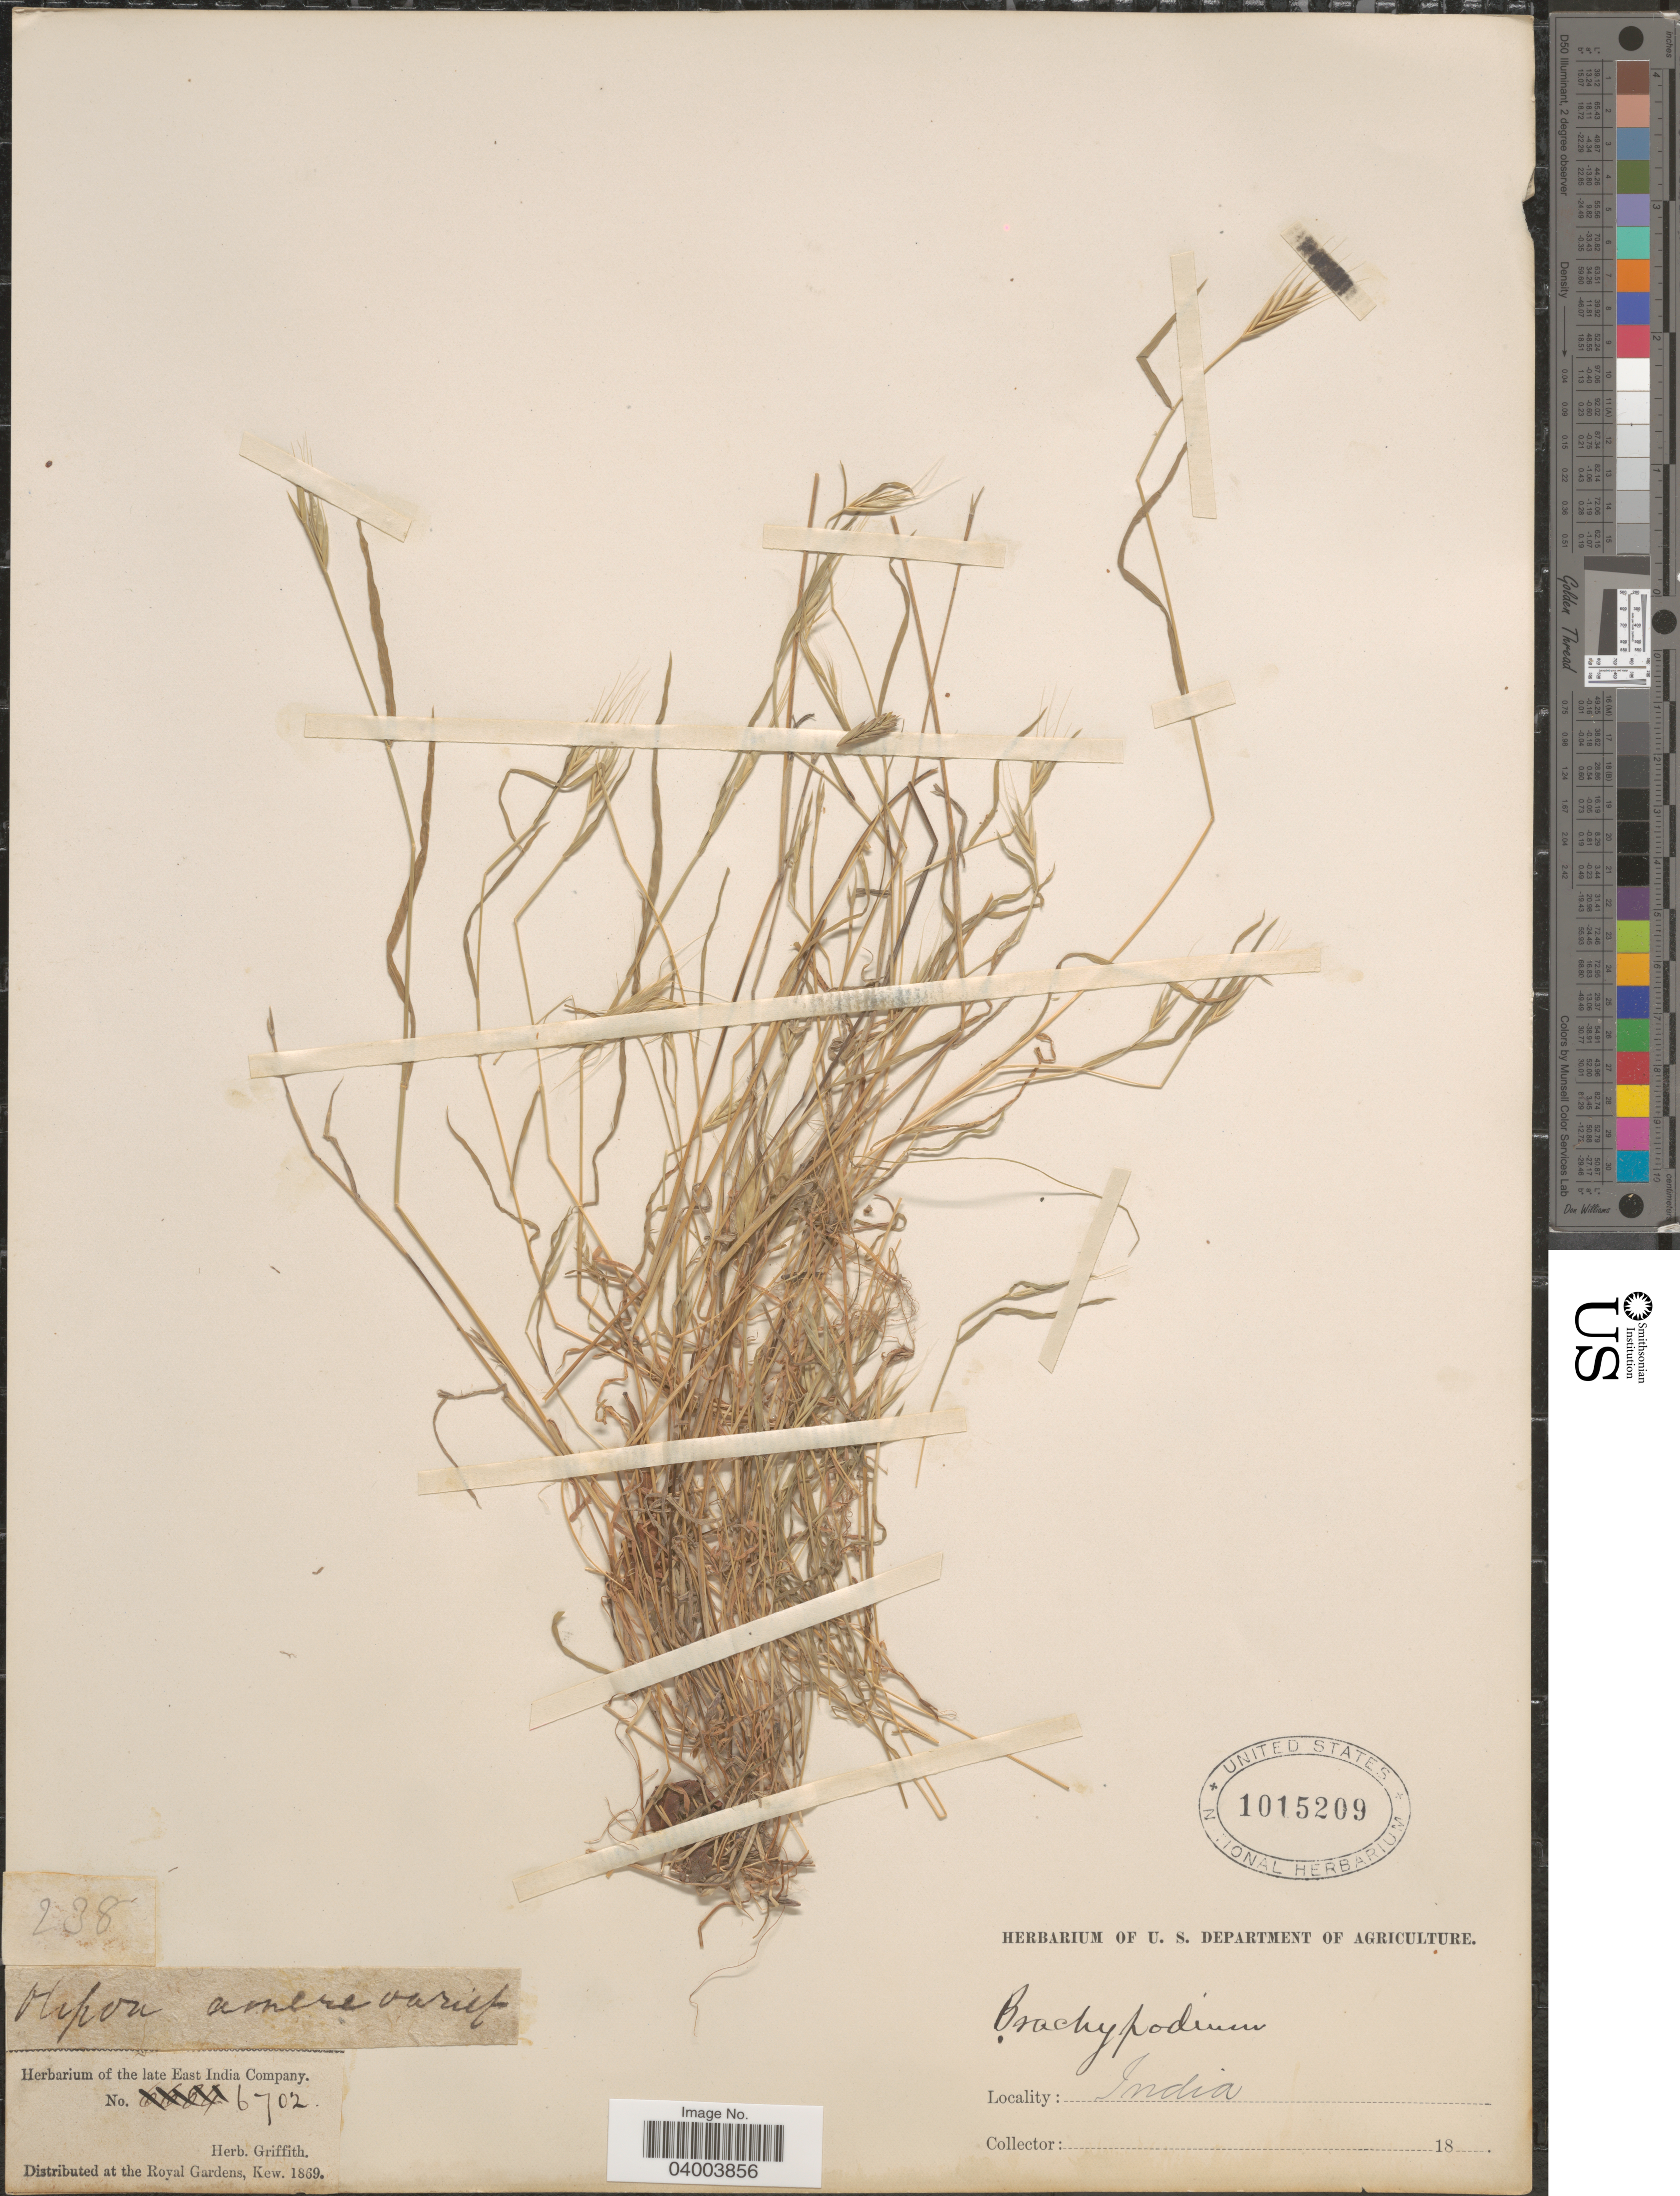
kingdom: Plantae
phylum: Tracheophyta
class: Liliopsida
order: Poales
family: Poaceae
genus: Brachypodium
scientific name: Brachypodium sp.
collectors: ex herb. Griffith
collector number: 6702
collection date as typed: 18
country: India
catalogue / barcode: US 1015209